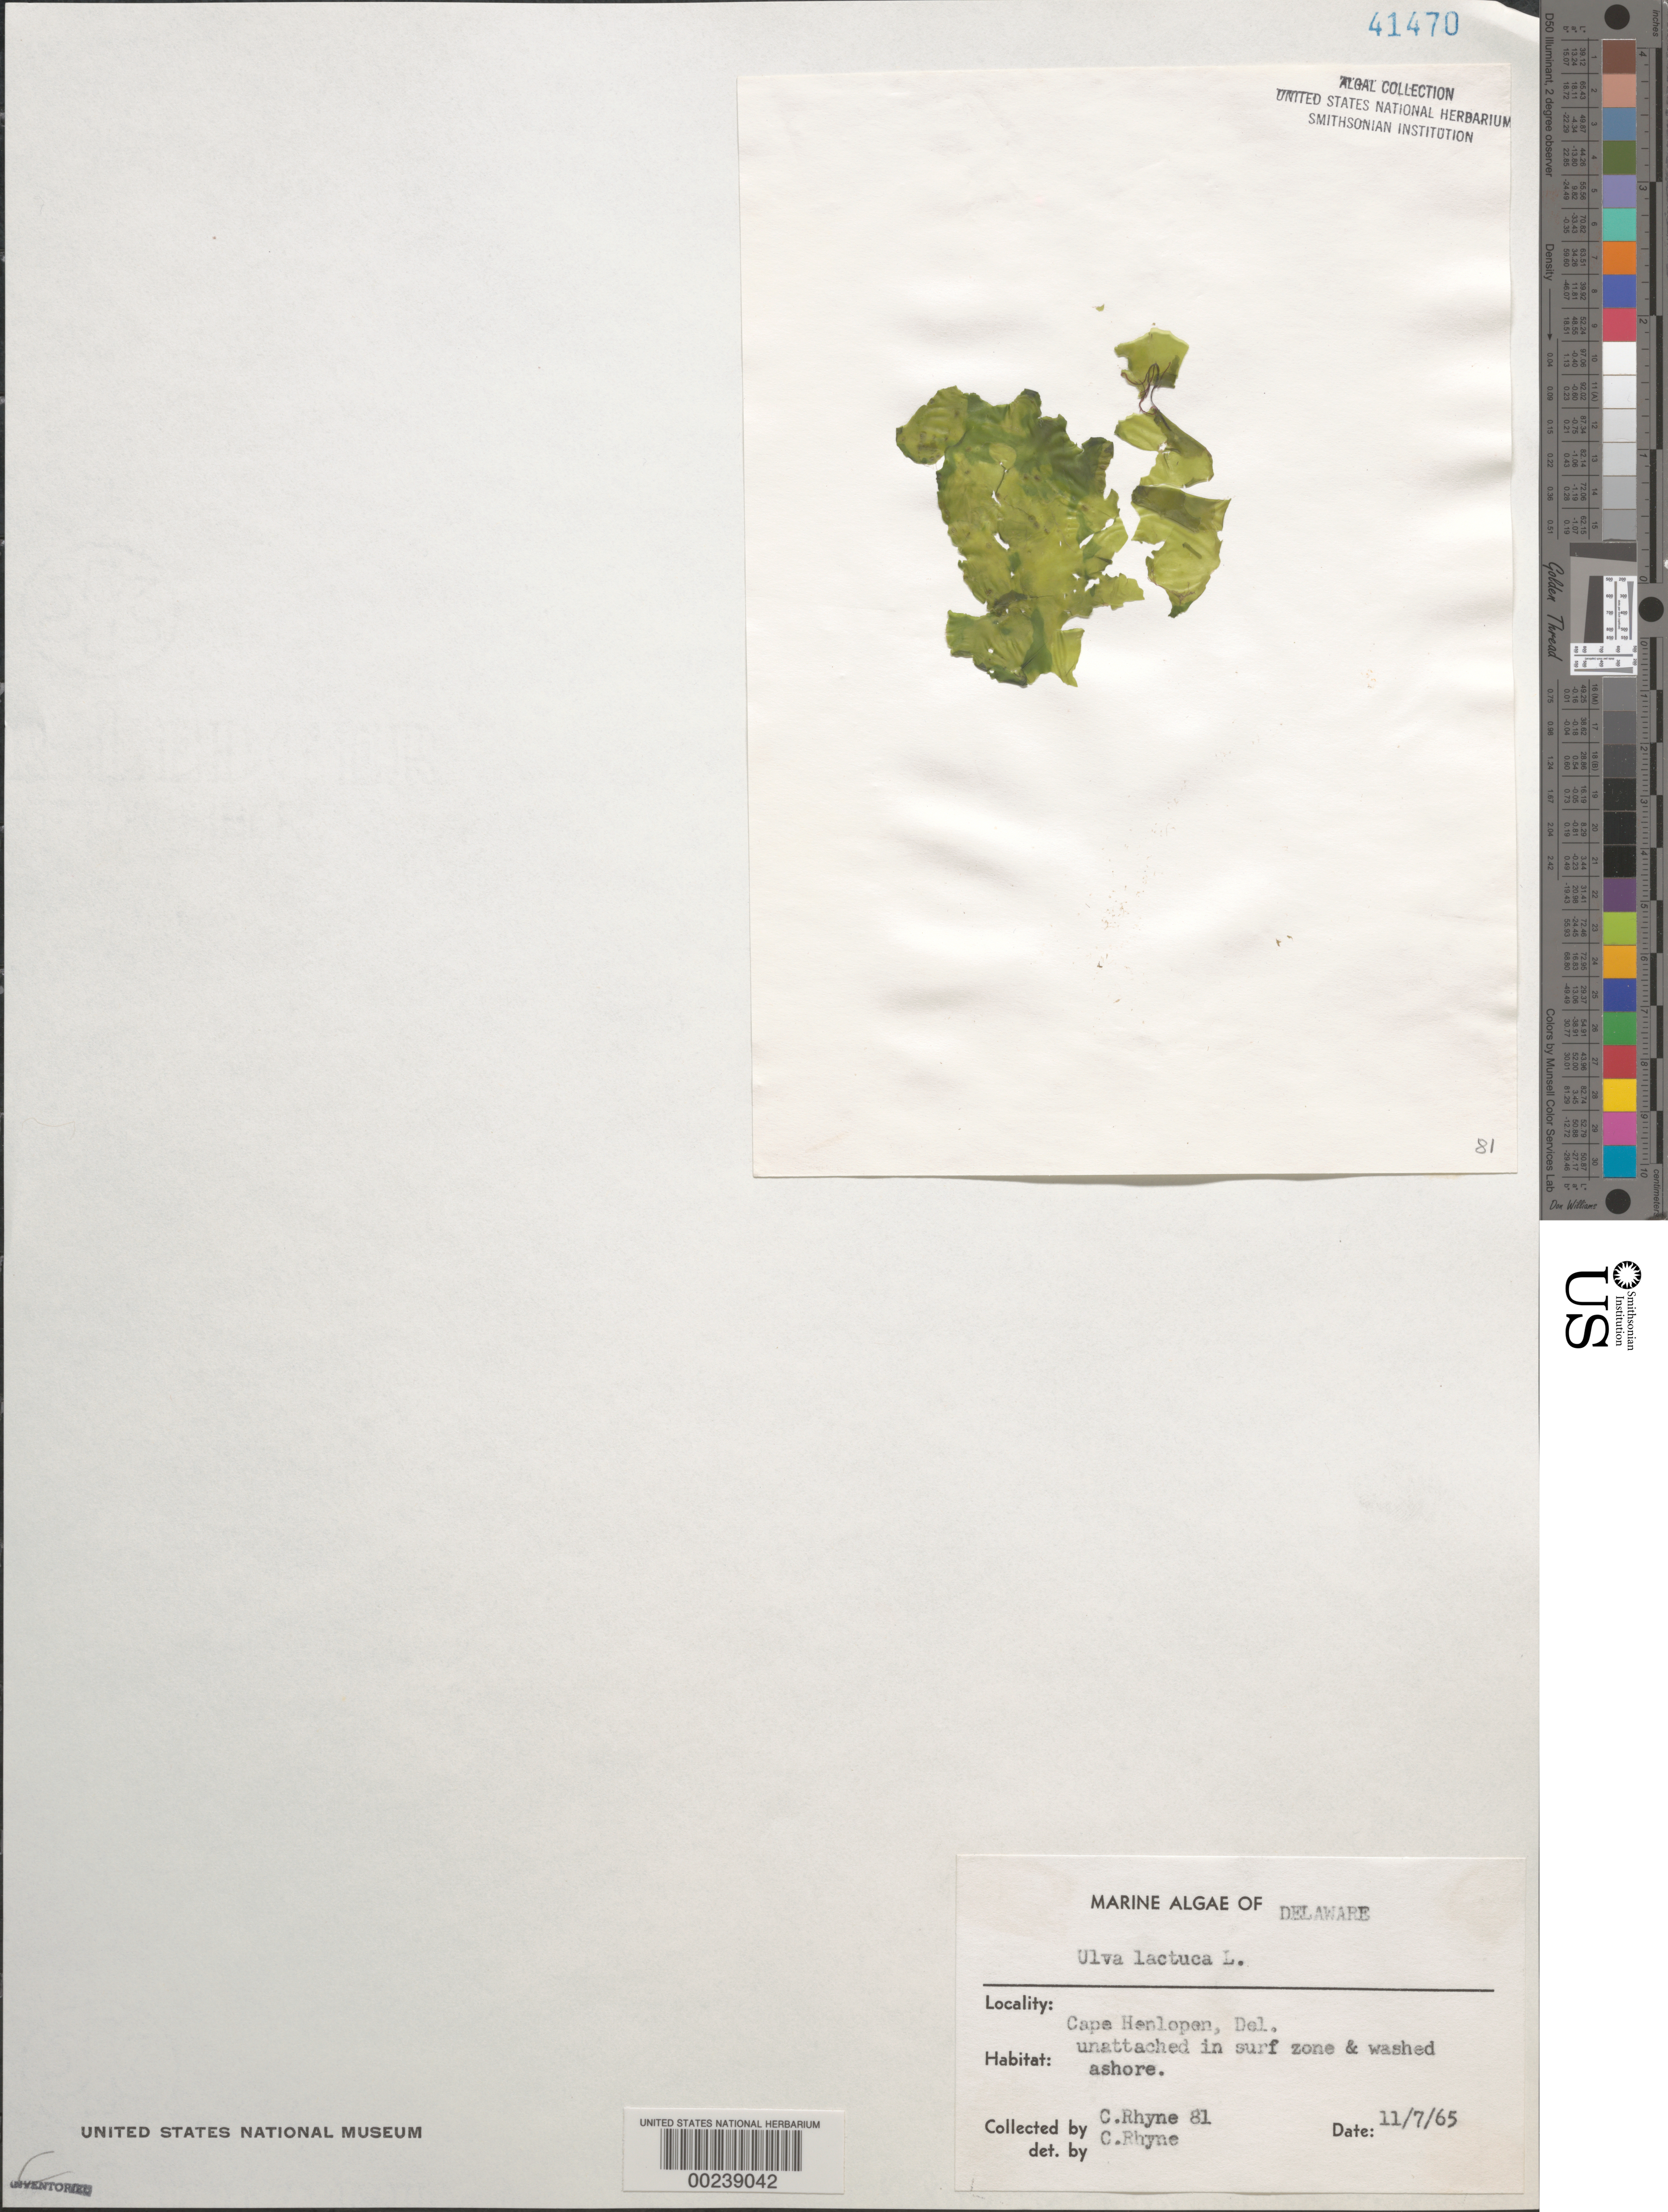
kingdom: Plantae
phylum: Chlorophyta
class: Ulvophyceae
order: Ulvales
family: Ulvaceae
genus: Ulva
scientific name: Ulva lactuca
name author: L.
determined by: Rhyne, C. F.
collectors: C. Rhyne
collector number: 81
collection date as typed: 07 Nov 1965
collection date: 1965-11-07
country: United States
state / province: Delaware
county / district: Sussex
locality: Cape Henlopen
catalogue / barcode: US 41470